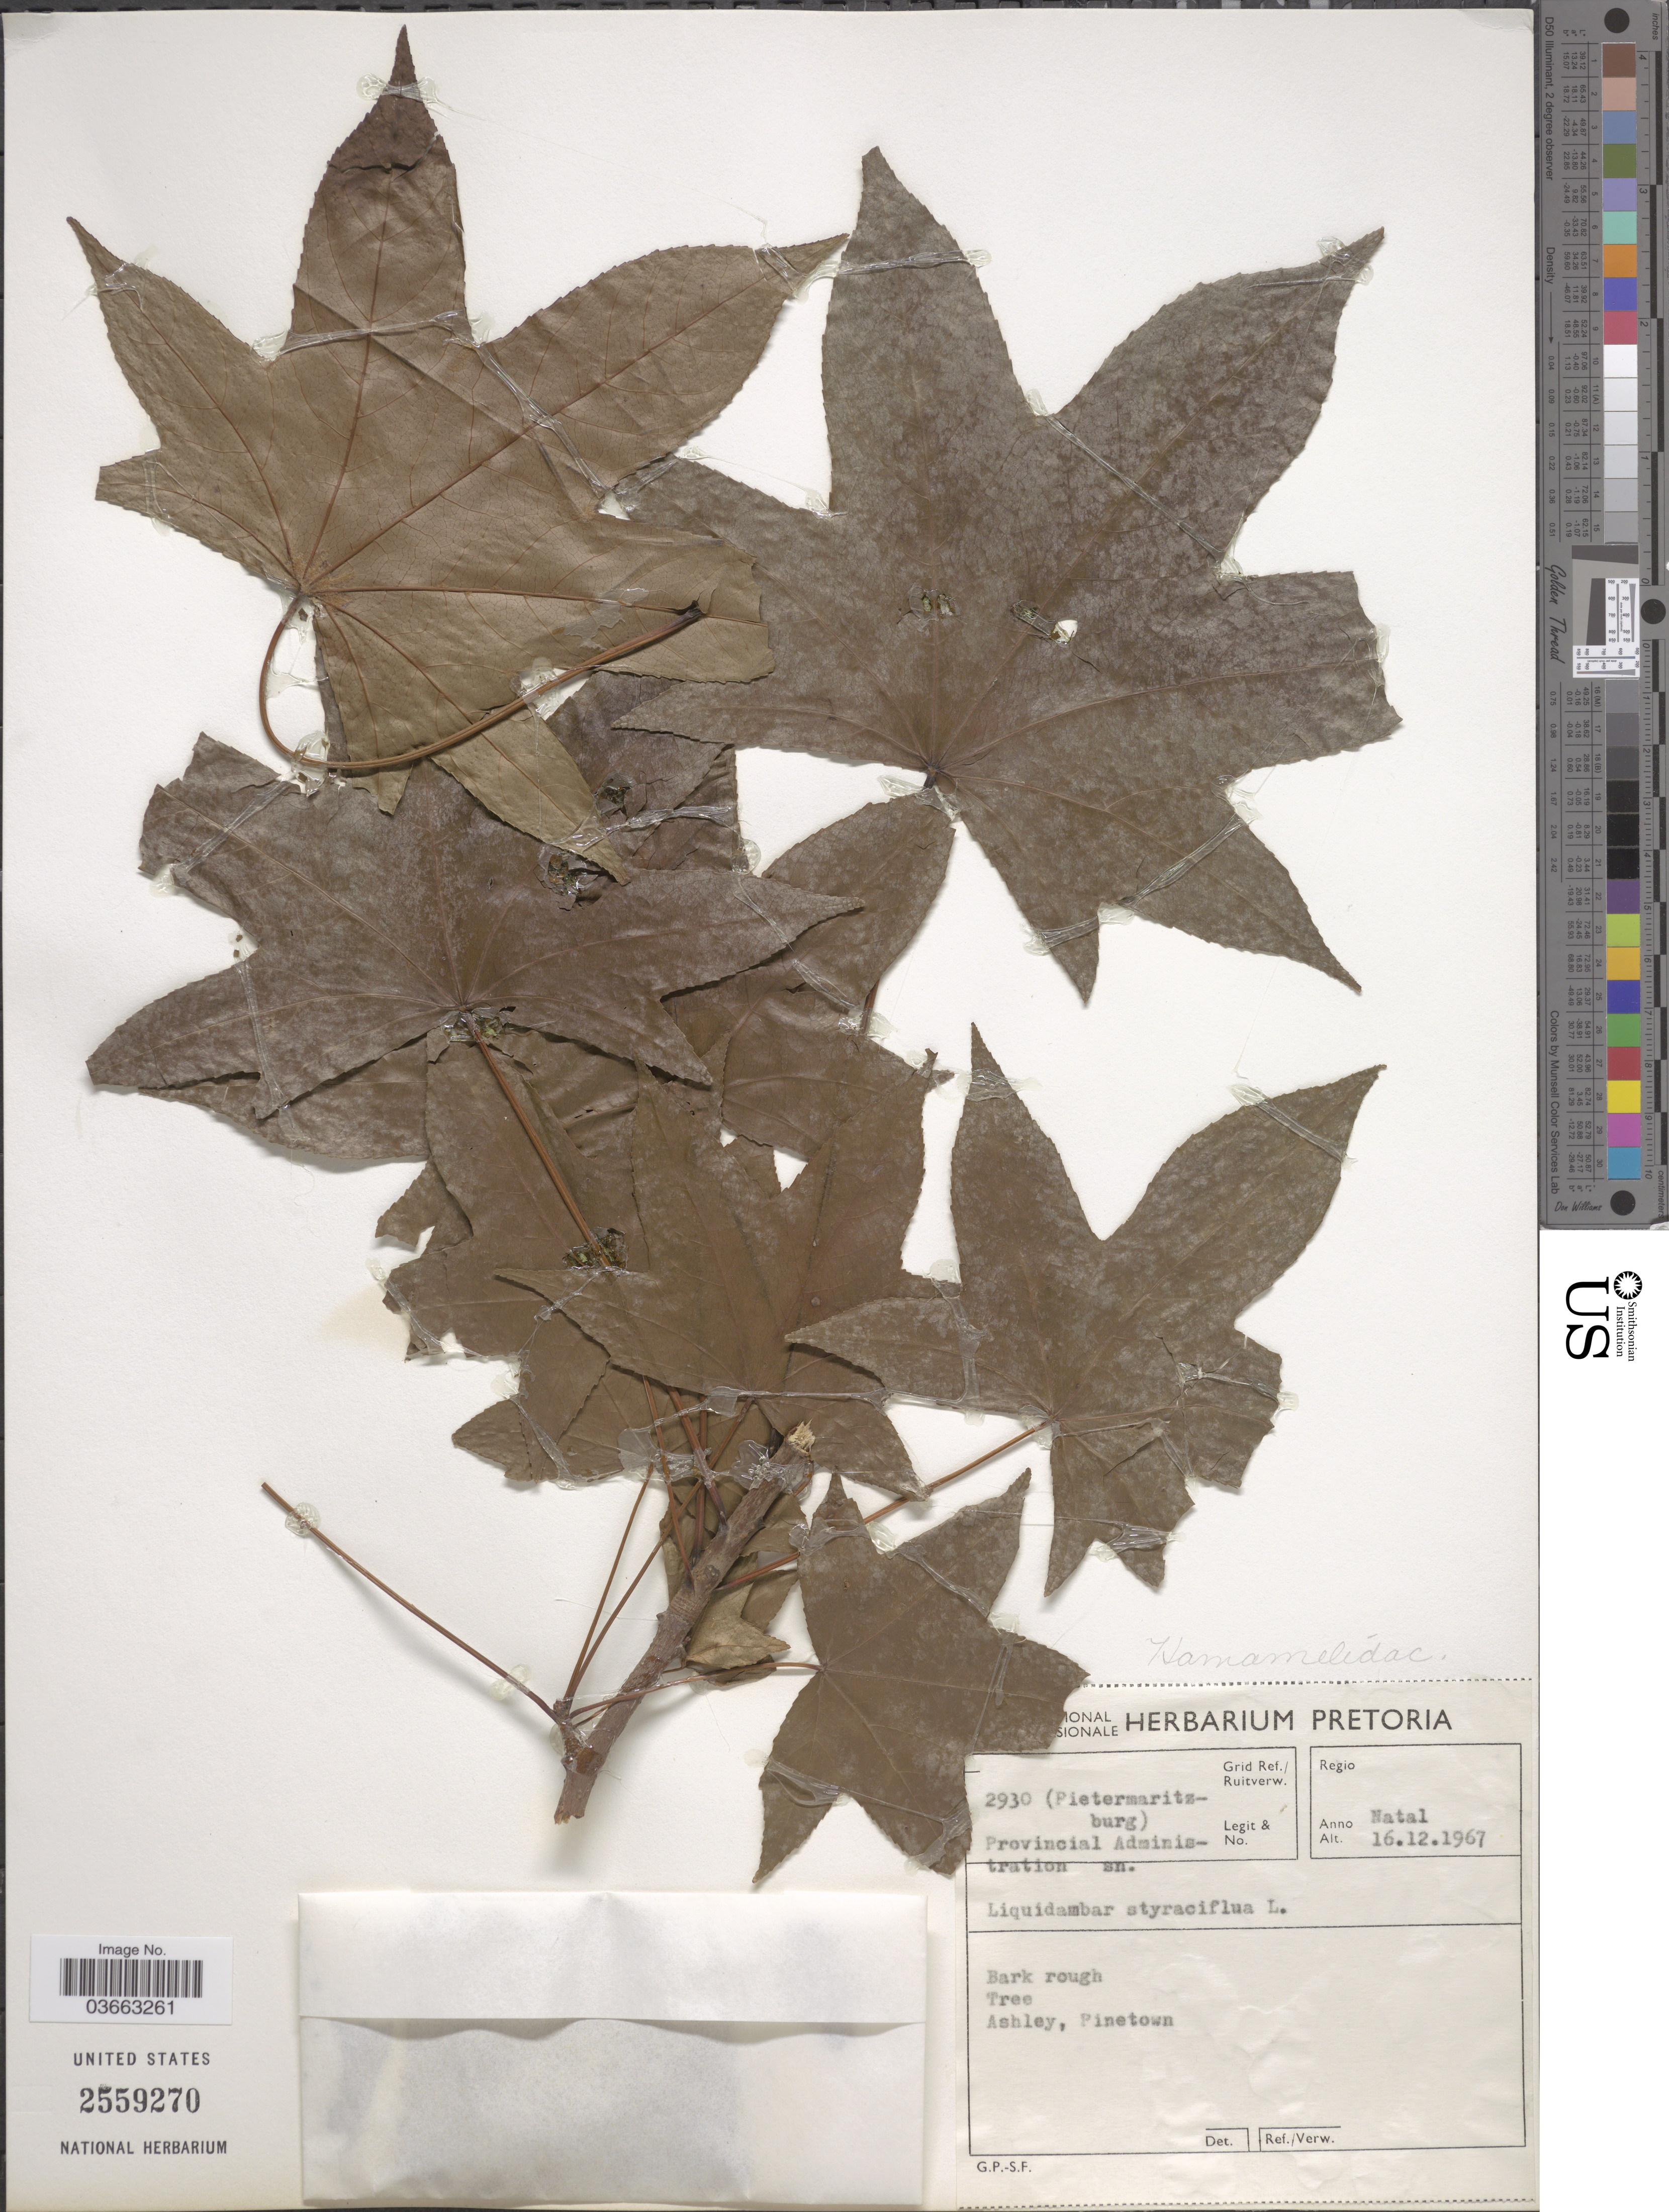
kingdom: Plantae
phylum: Tracheophyta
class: Magnoliopsida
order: Saxifragales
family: Altingiaceae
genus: Liquidambar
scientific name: Liquidambar styraciflua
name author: L.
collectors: Provincial Administration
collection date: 1967-12-16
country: South Africa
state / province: KwaZulu-Natal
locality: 2930 (Pietermaritzburg) Grid Ref./ Ruitverw. Regio Natal. Ashley, Pinetown.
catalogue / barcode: US 2559270